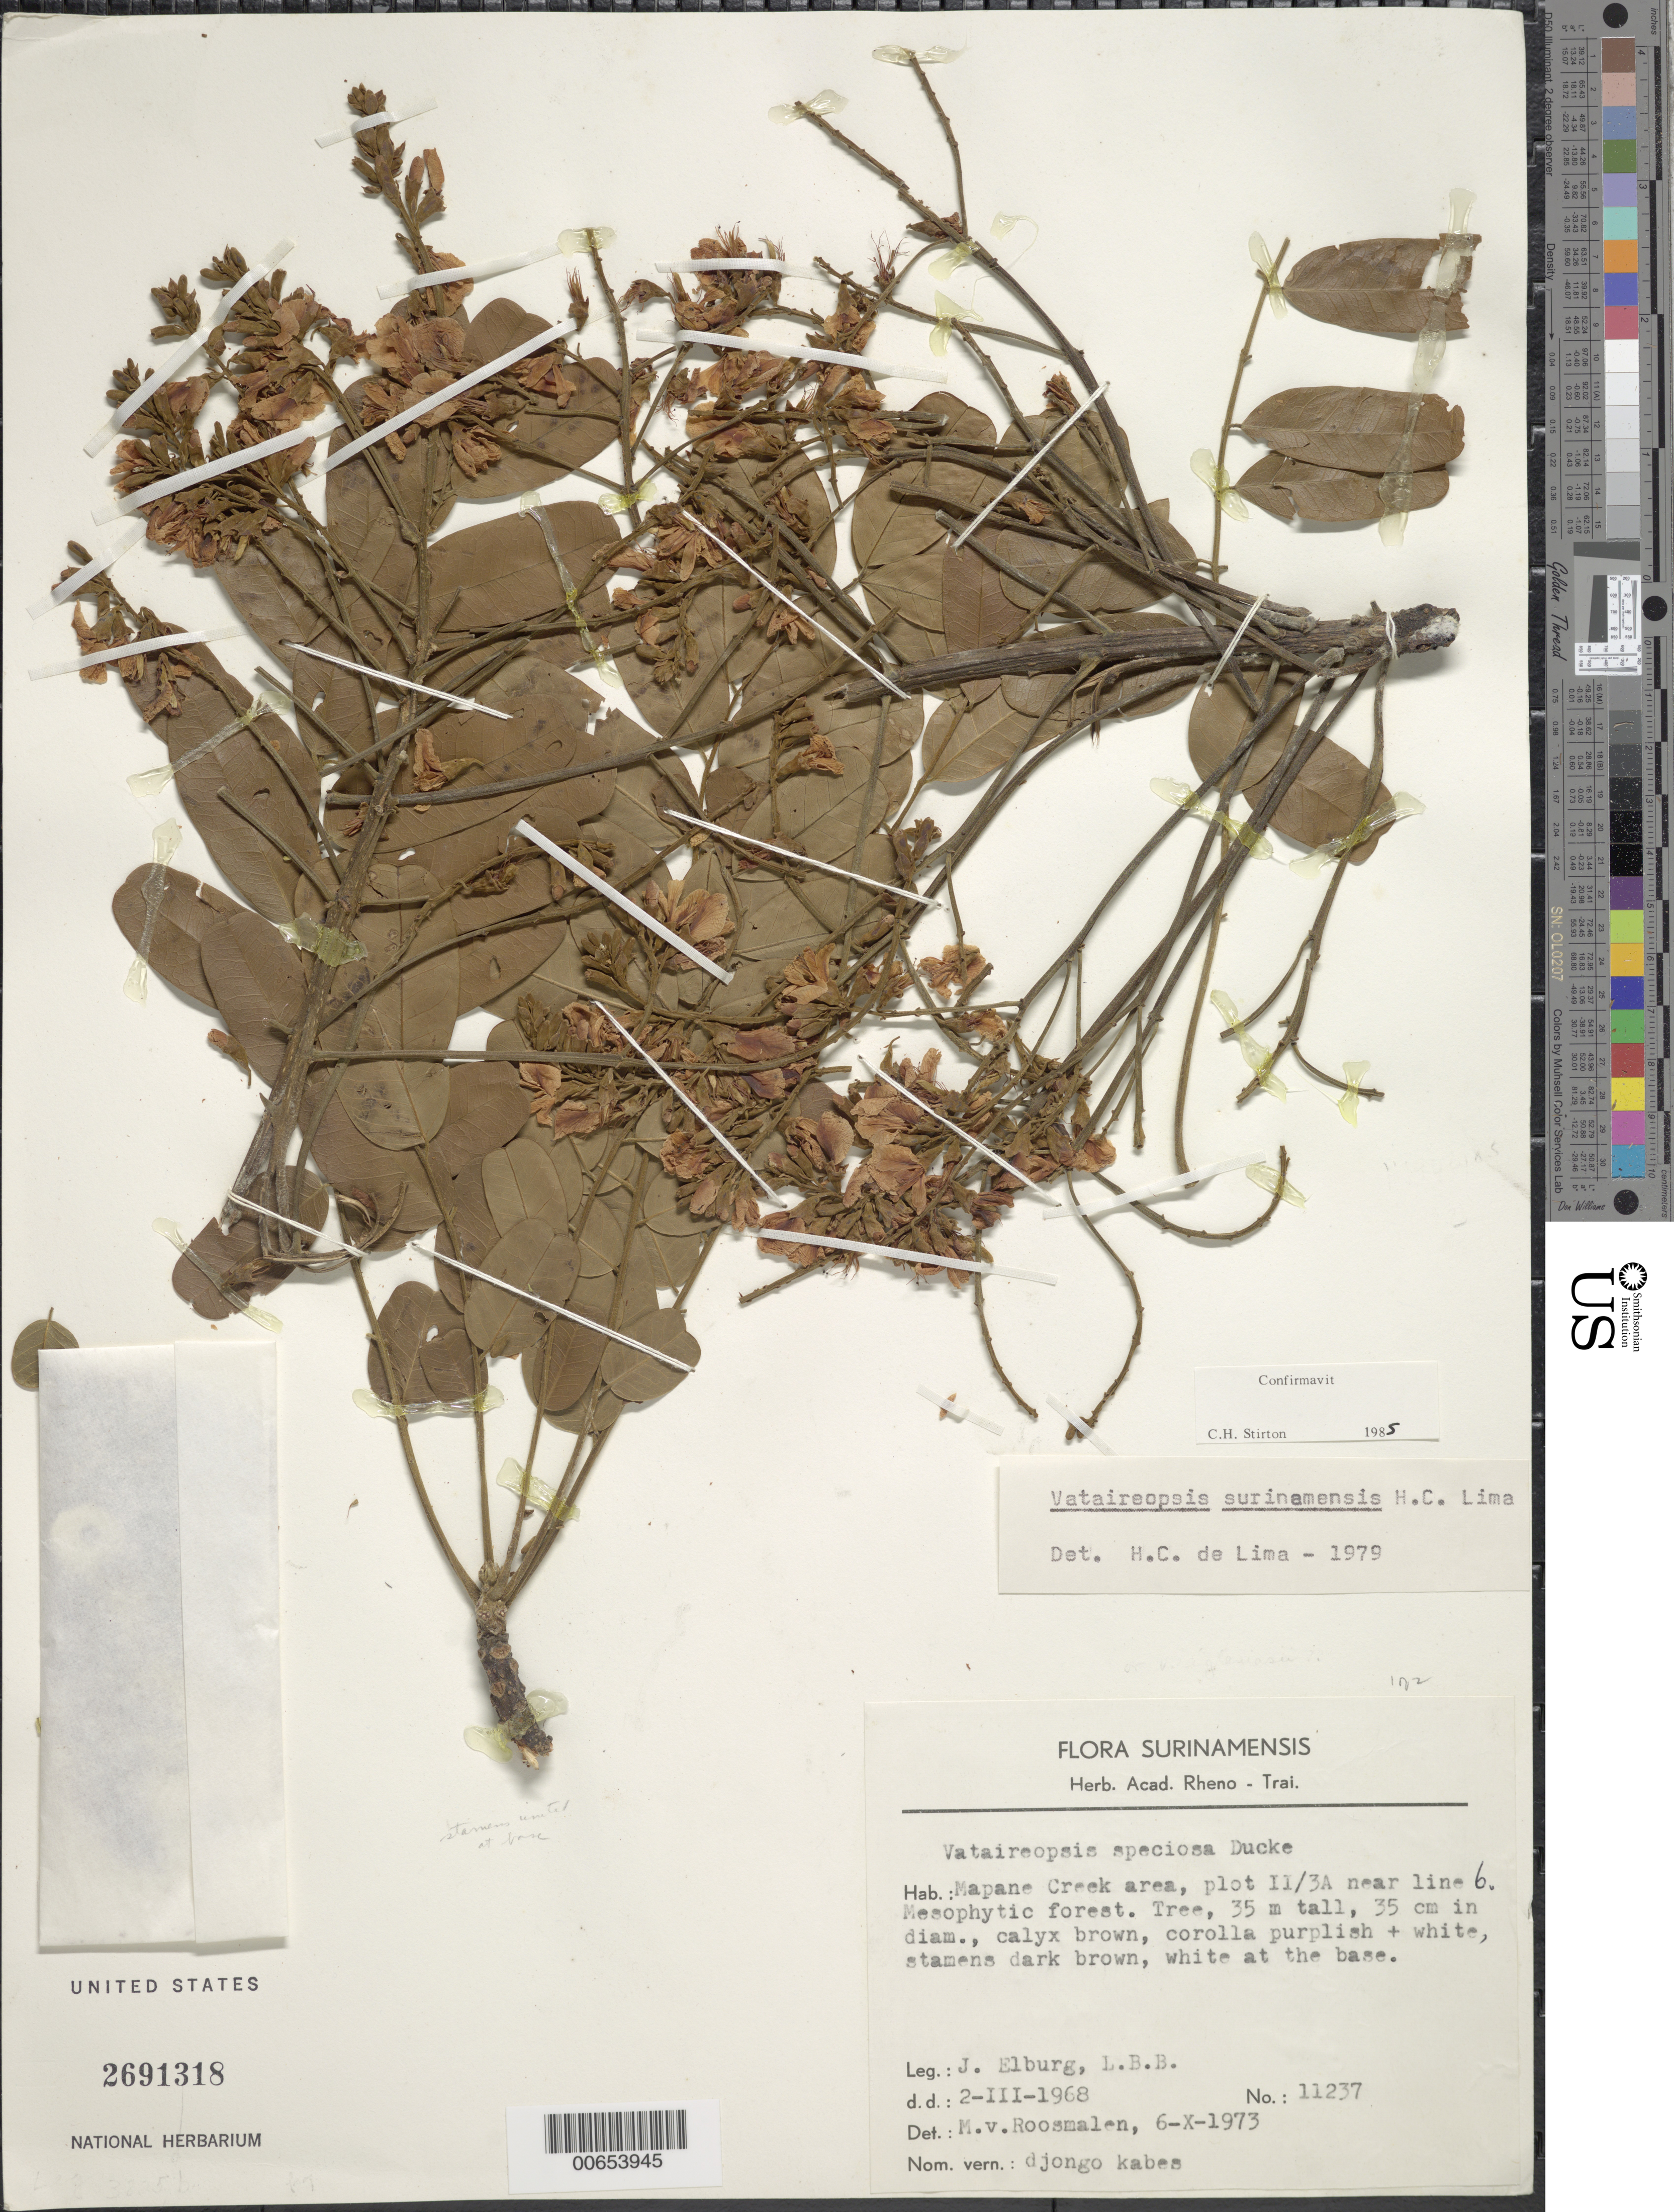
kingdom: Plantae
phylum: Tracheophyta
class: Magnoliopsida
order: Fabales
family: Fabaceae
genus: Vataireopsis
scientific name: Vataireopsis surinamensis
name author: H.C. Lima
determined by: Lima, H. C. de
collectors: J. Elburg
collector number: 11237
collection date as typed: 2-Mar-68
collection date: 1968-03-02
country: Suriname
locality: Jodensavanne-Mapane kreek area, Kamp 8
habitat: Mesophytic forest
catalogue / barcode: US 2691318